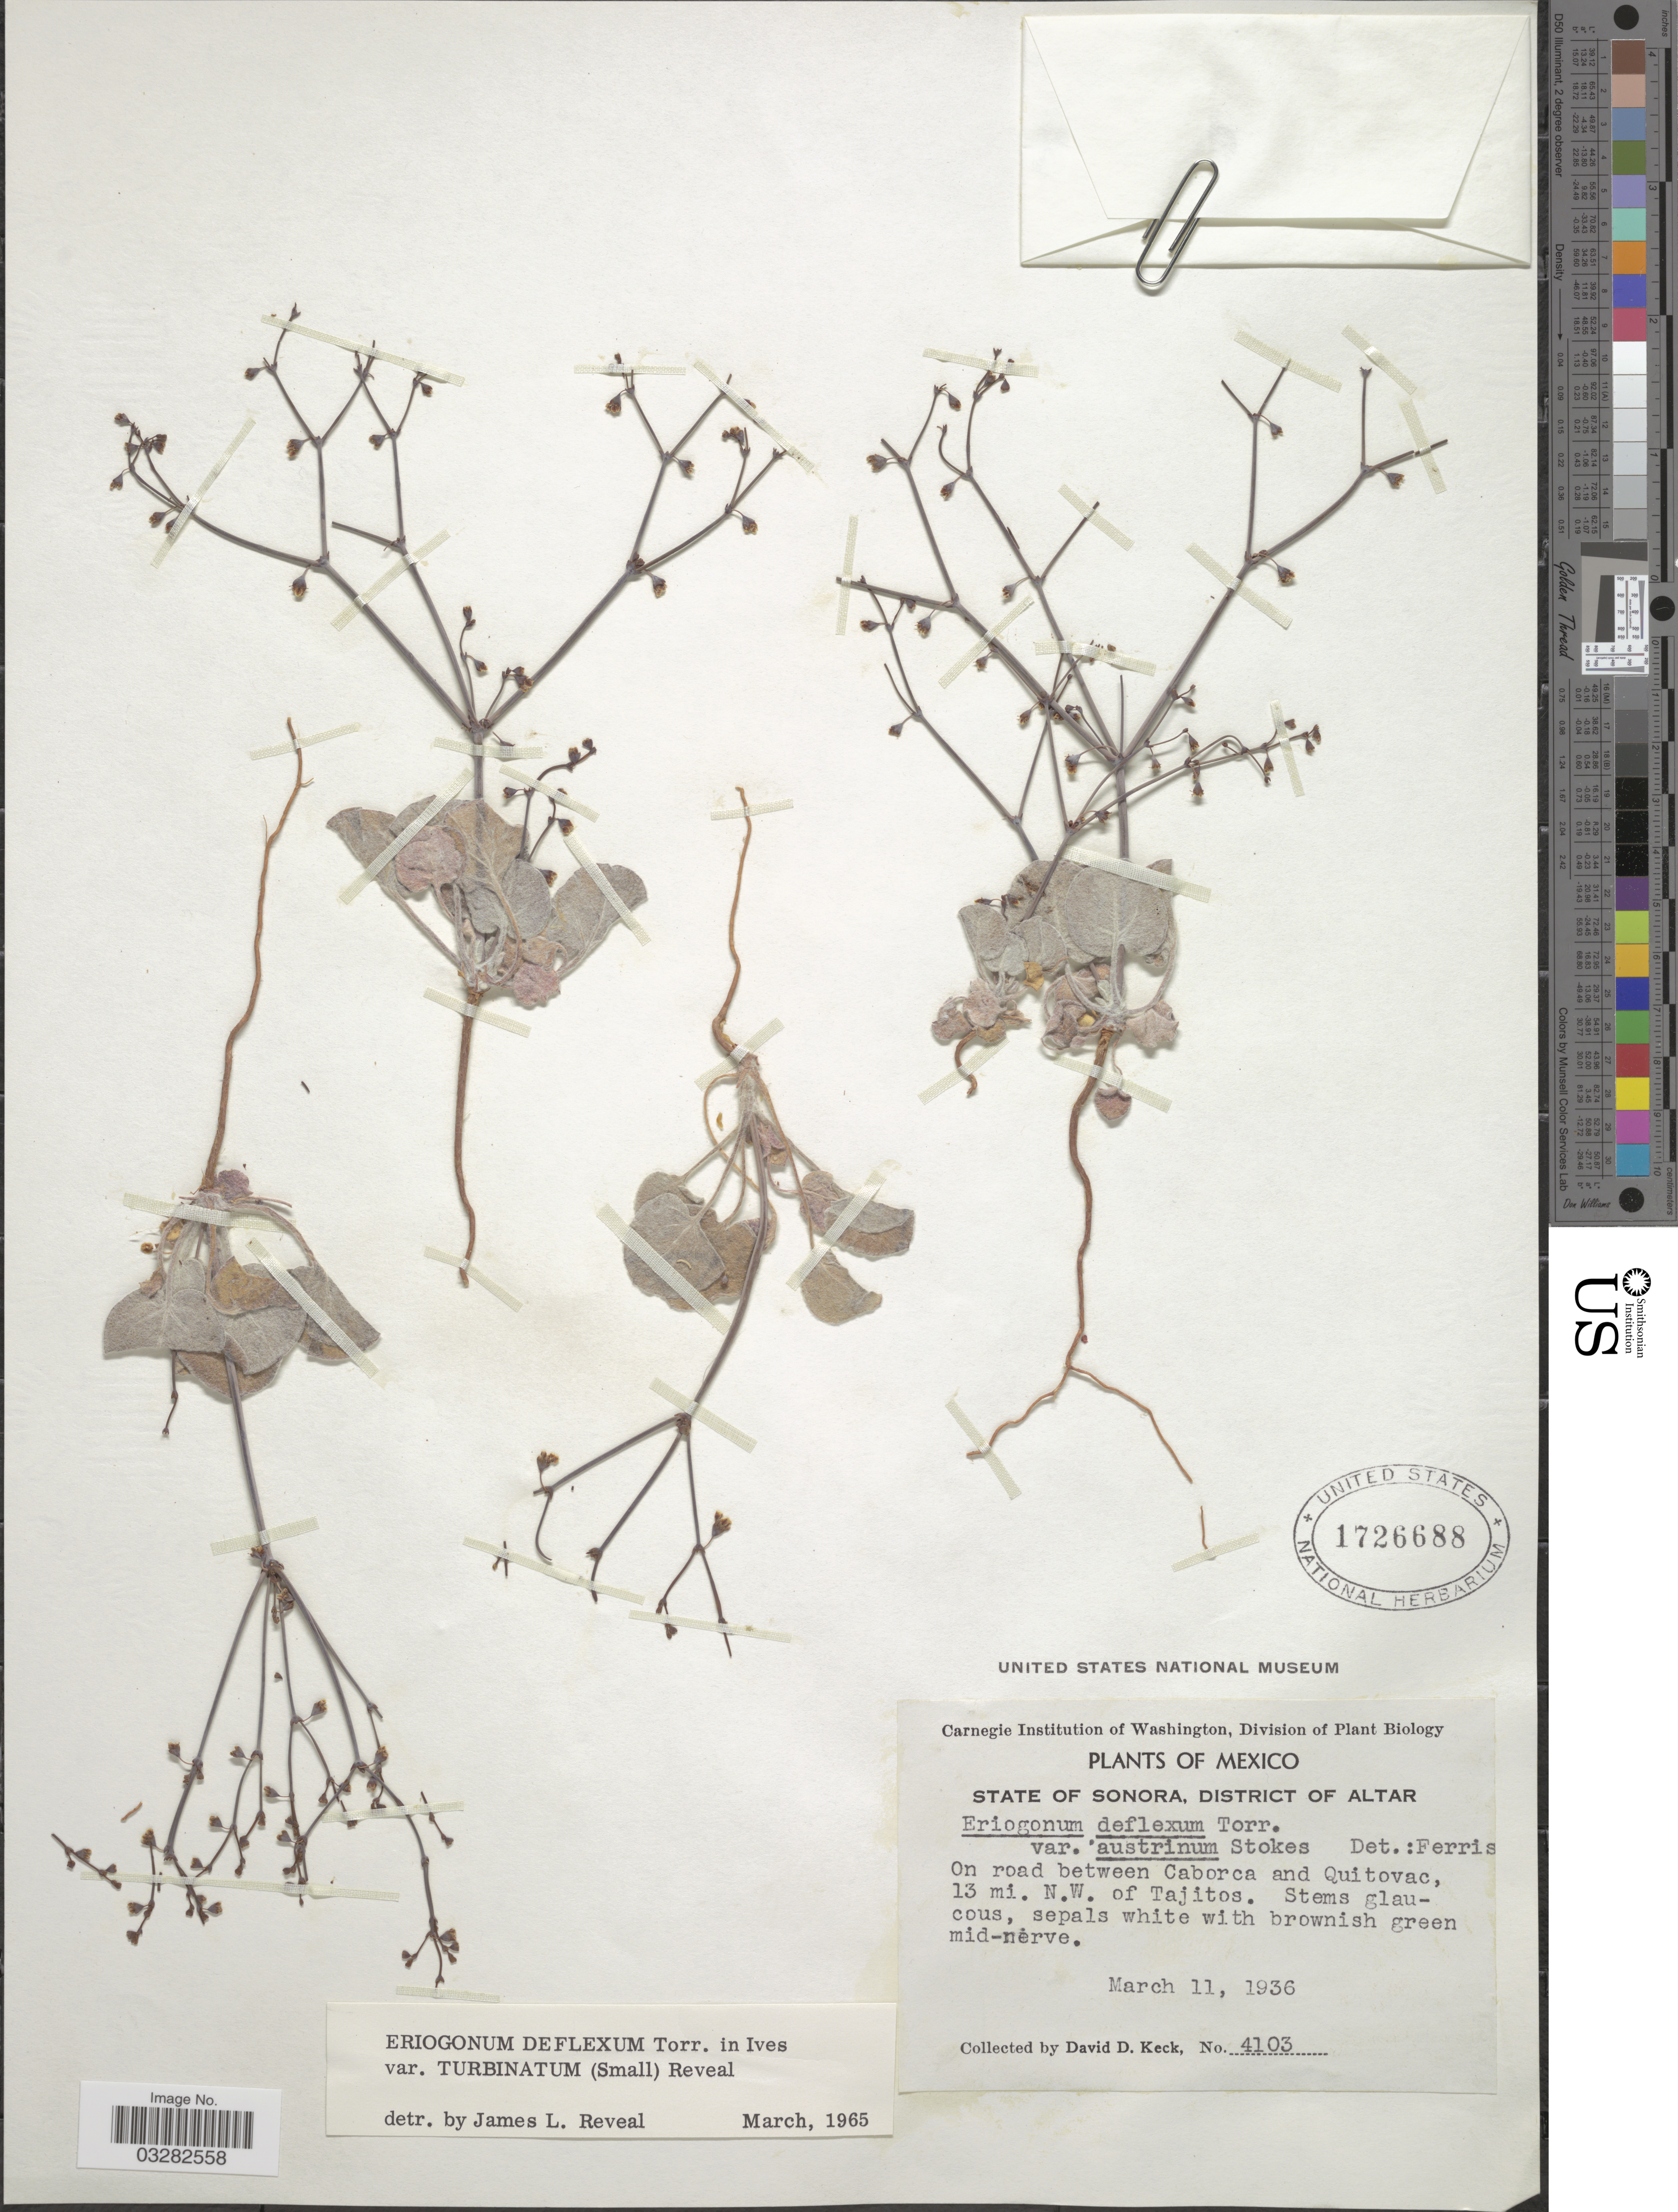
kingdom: Plantae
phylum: Tracheophyta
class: Magnoliopsida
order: Caryophyllales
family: Polygonaceae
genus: Eriogonum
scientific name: Eriogonum deflexum var. turbinatum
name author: (Small) Reveal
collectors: D. D. Keck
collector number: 4103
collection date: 1936-03-11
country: Mexico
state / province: Sonora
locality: District of Altar. On road between Caborca and Quitovac, 13 mi. N.W. of Tajitos.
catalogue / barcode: US 1726688